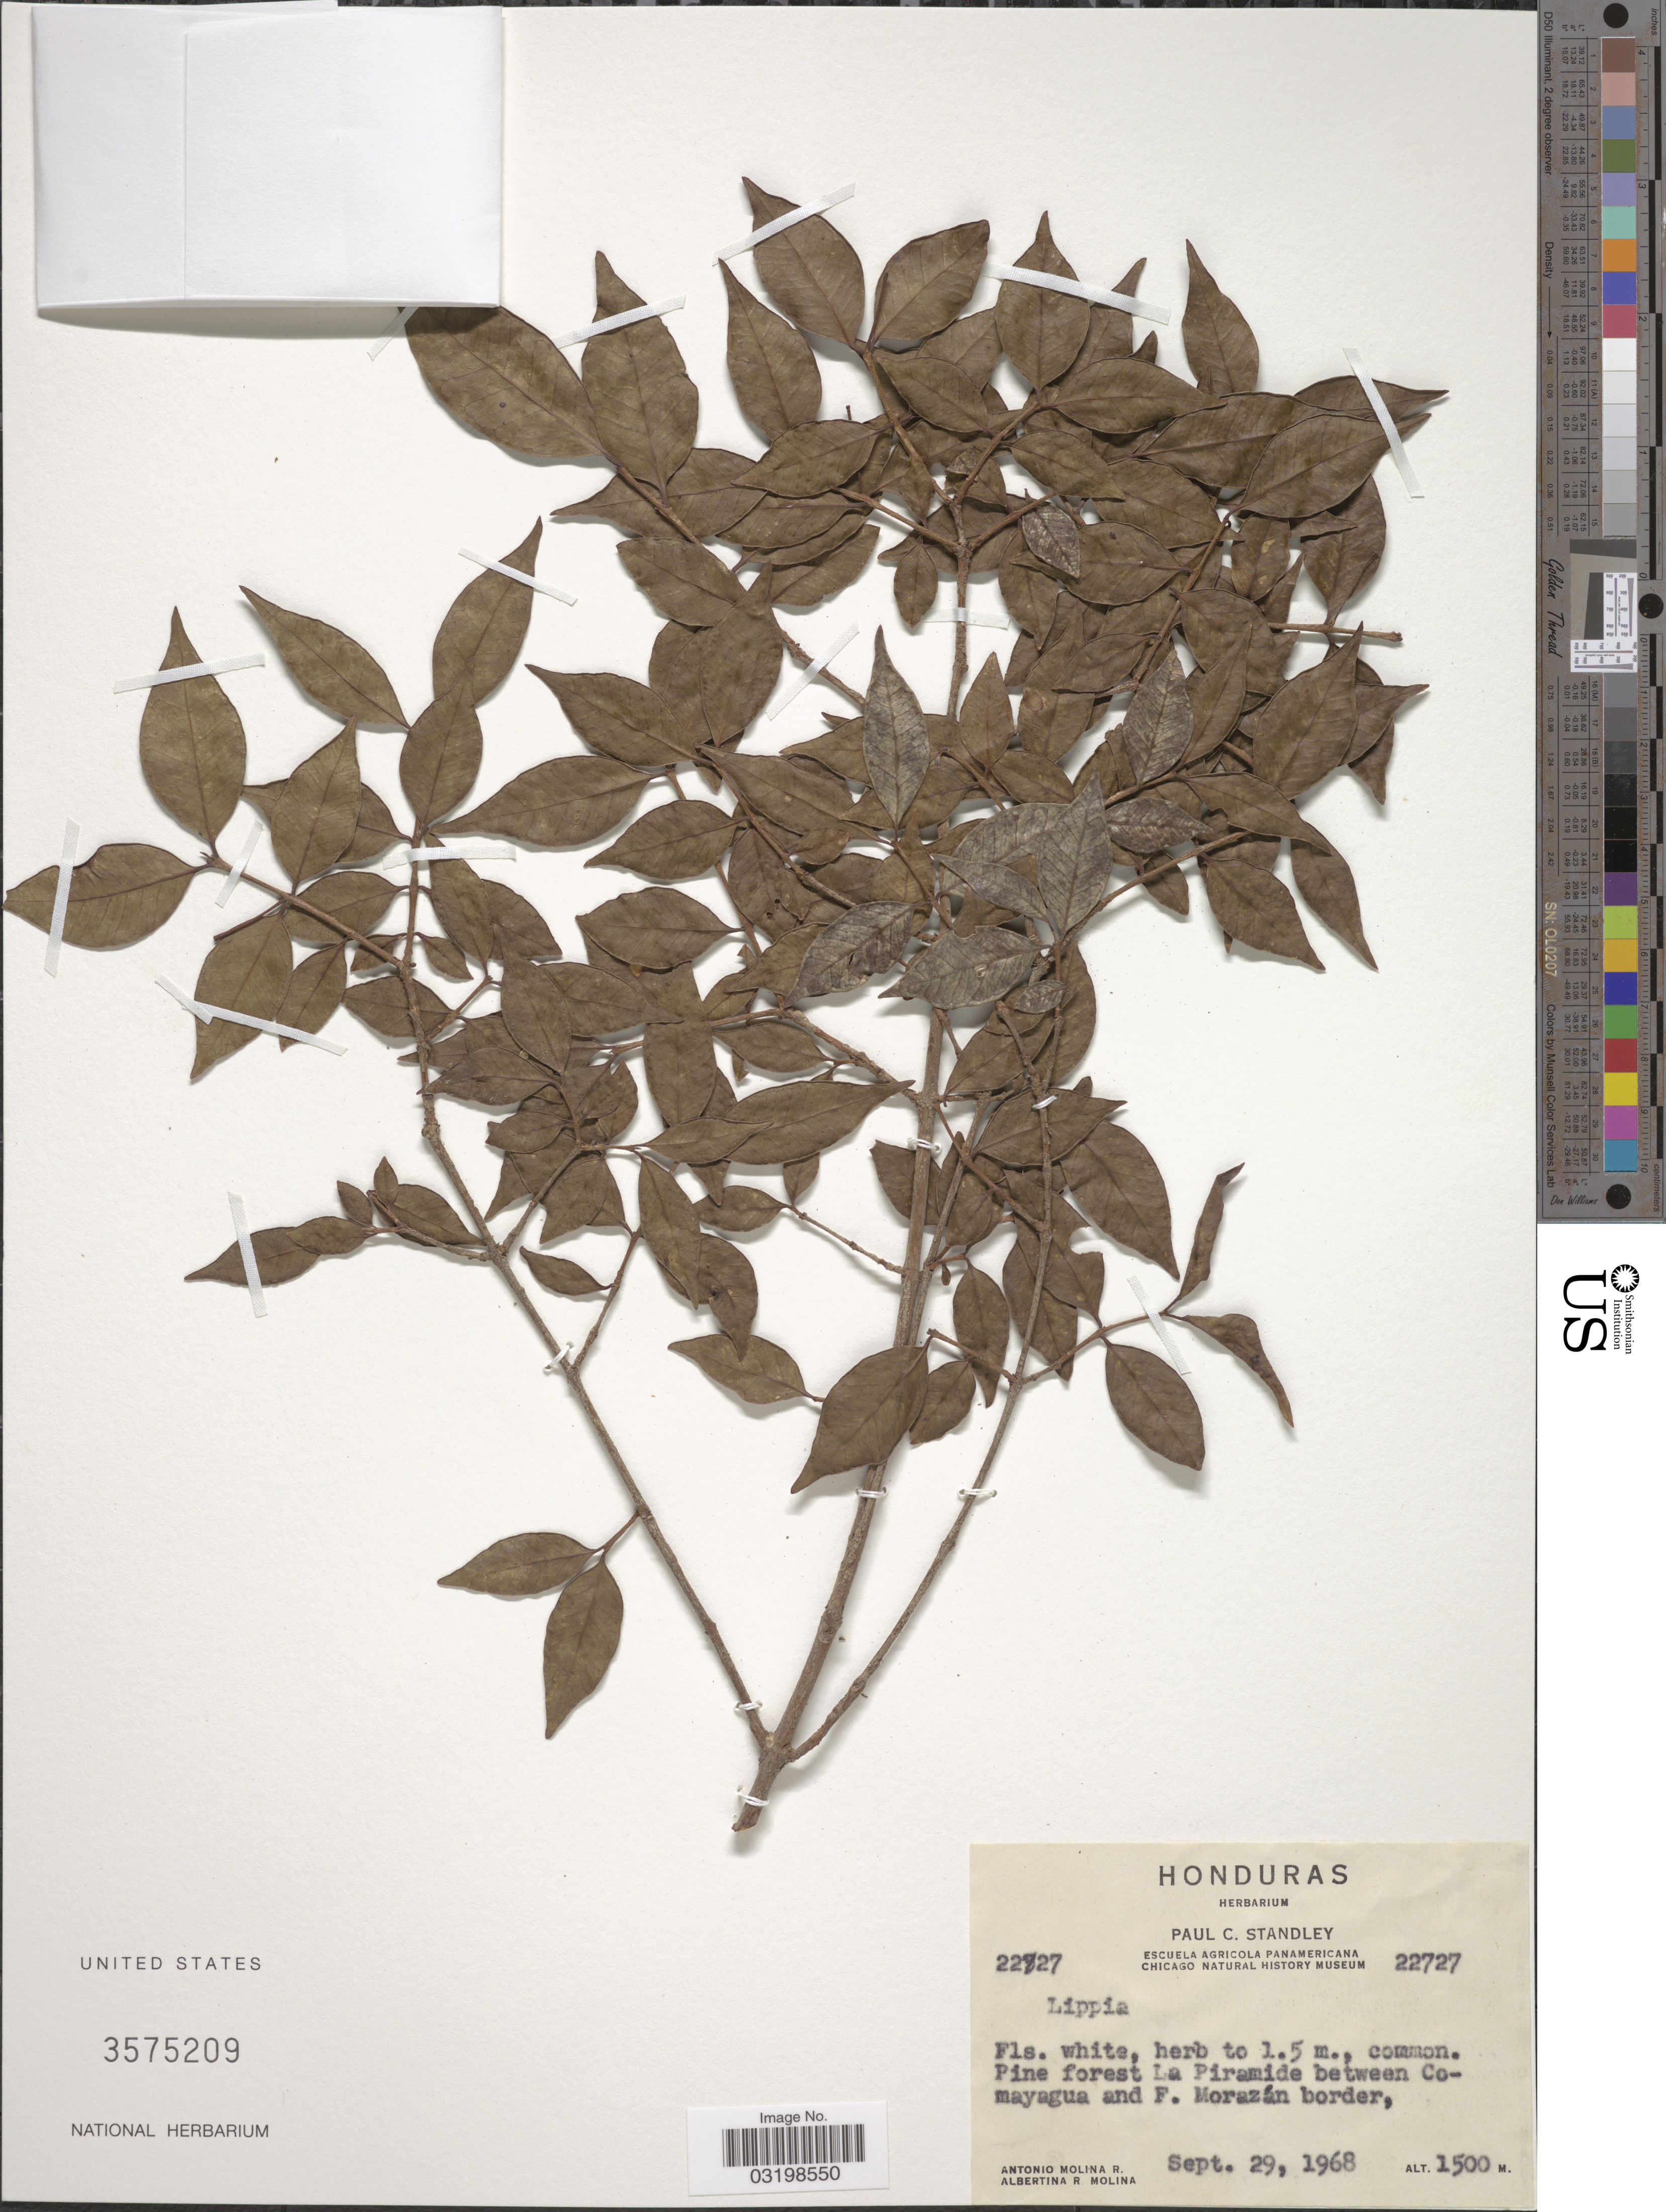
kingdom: Plantae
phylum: Tracheophyta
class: Magnoliopsida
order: Lamiales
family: Verbenaceae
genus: Lippia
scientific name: Lippia sp.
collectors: A. Molina R. & A. R. Molina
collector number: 22727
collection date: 1968-09-29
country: Honduras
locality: Pine forest La Piramide between Comayagua and F. Morazán border.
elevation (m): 1500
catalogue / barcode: US 3575209